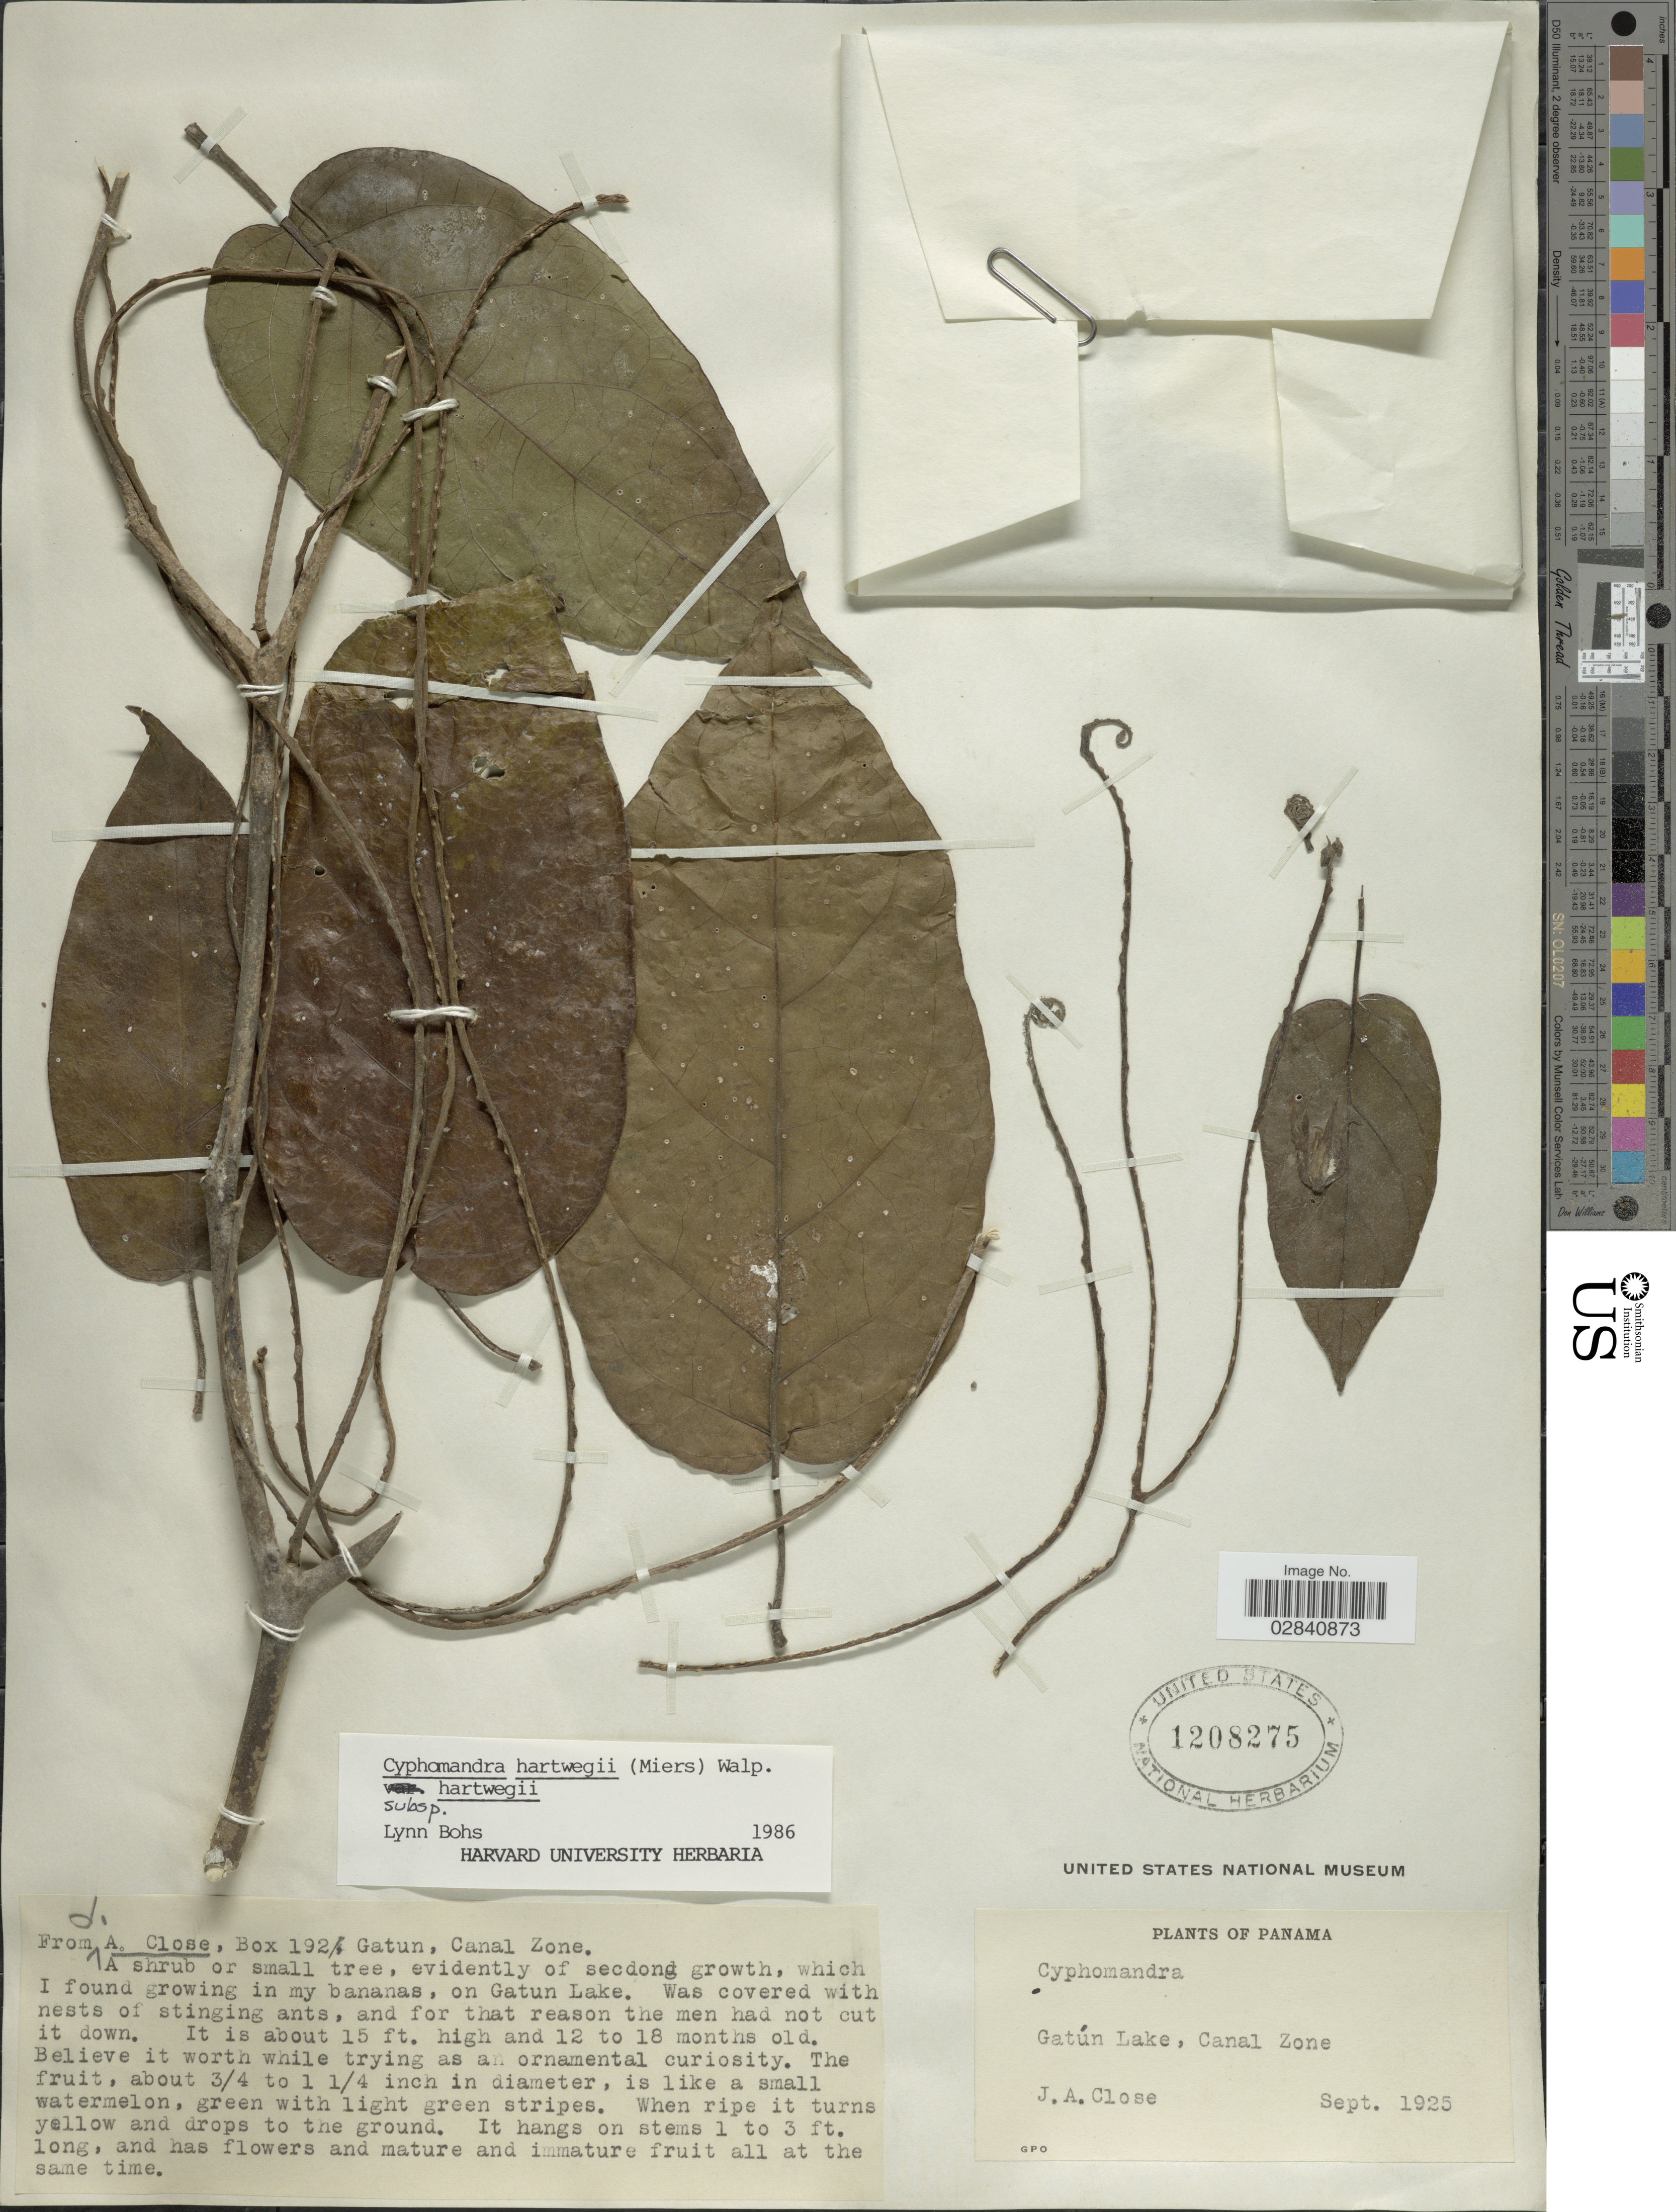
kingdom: Plantae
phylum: Tracheophyta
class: Magnoliopsida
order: Solanales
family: Solanaceae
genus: Cyphomandra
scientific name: Cyphomandra hartwegii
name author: (Miers) Sendtn. ex Walp.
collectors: J. Close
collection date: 1925-09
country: Panama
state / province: Colón / Panamá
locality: Gatún Lake, Canal Zone.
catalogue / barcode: US 1208275